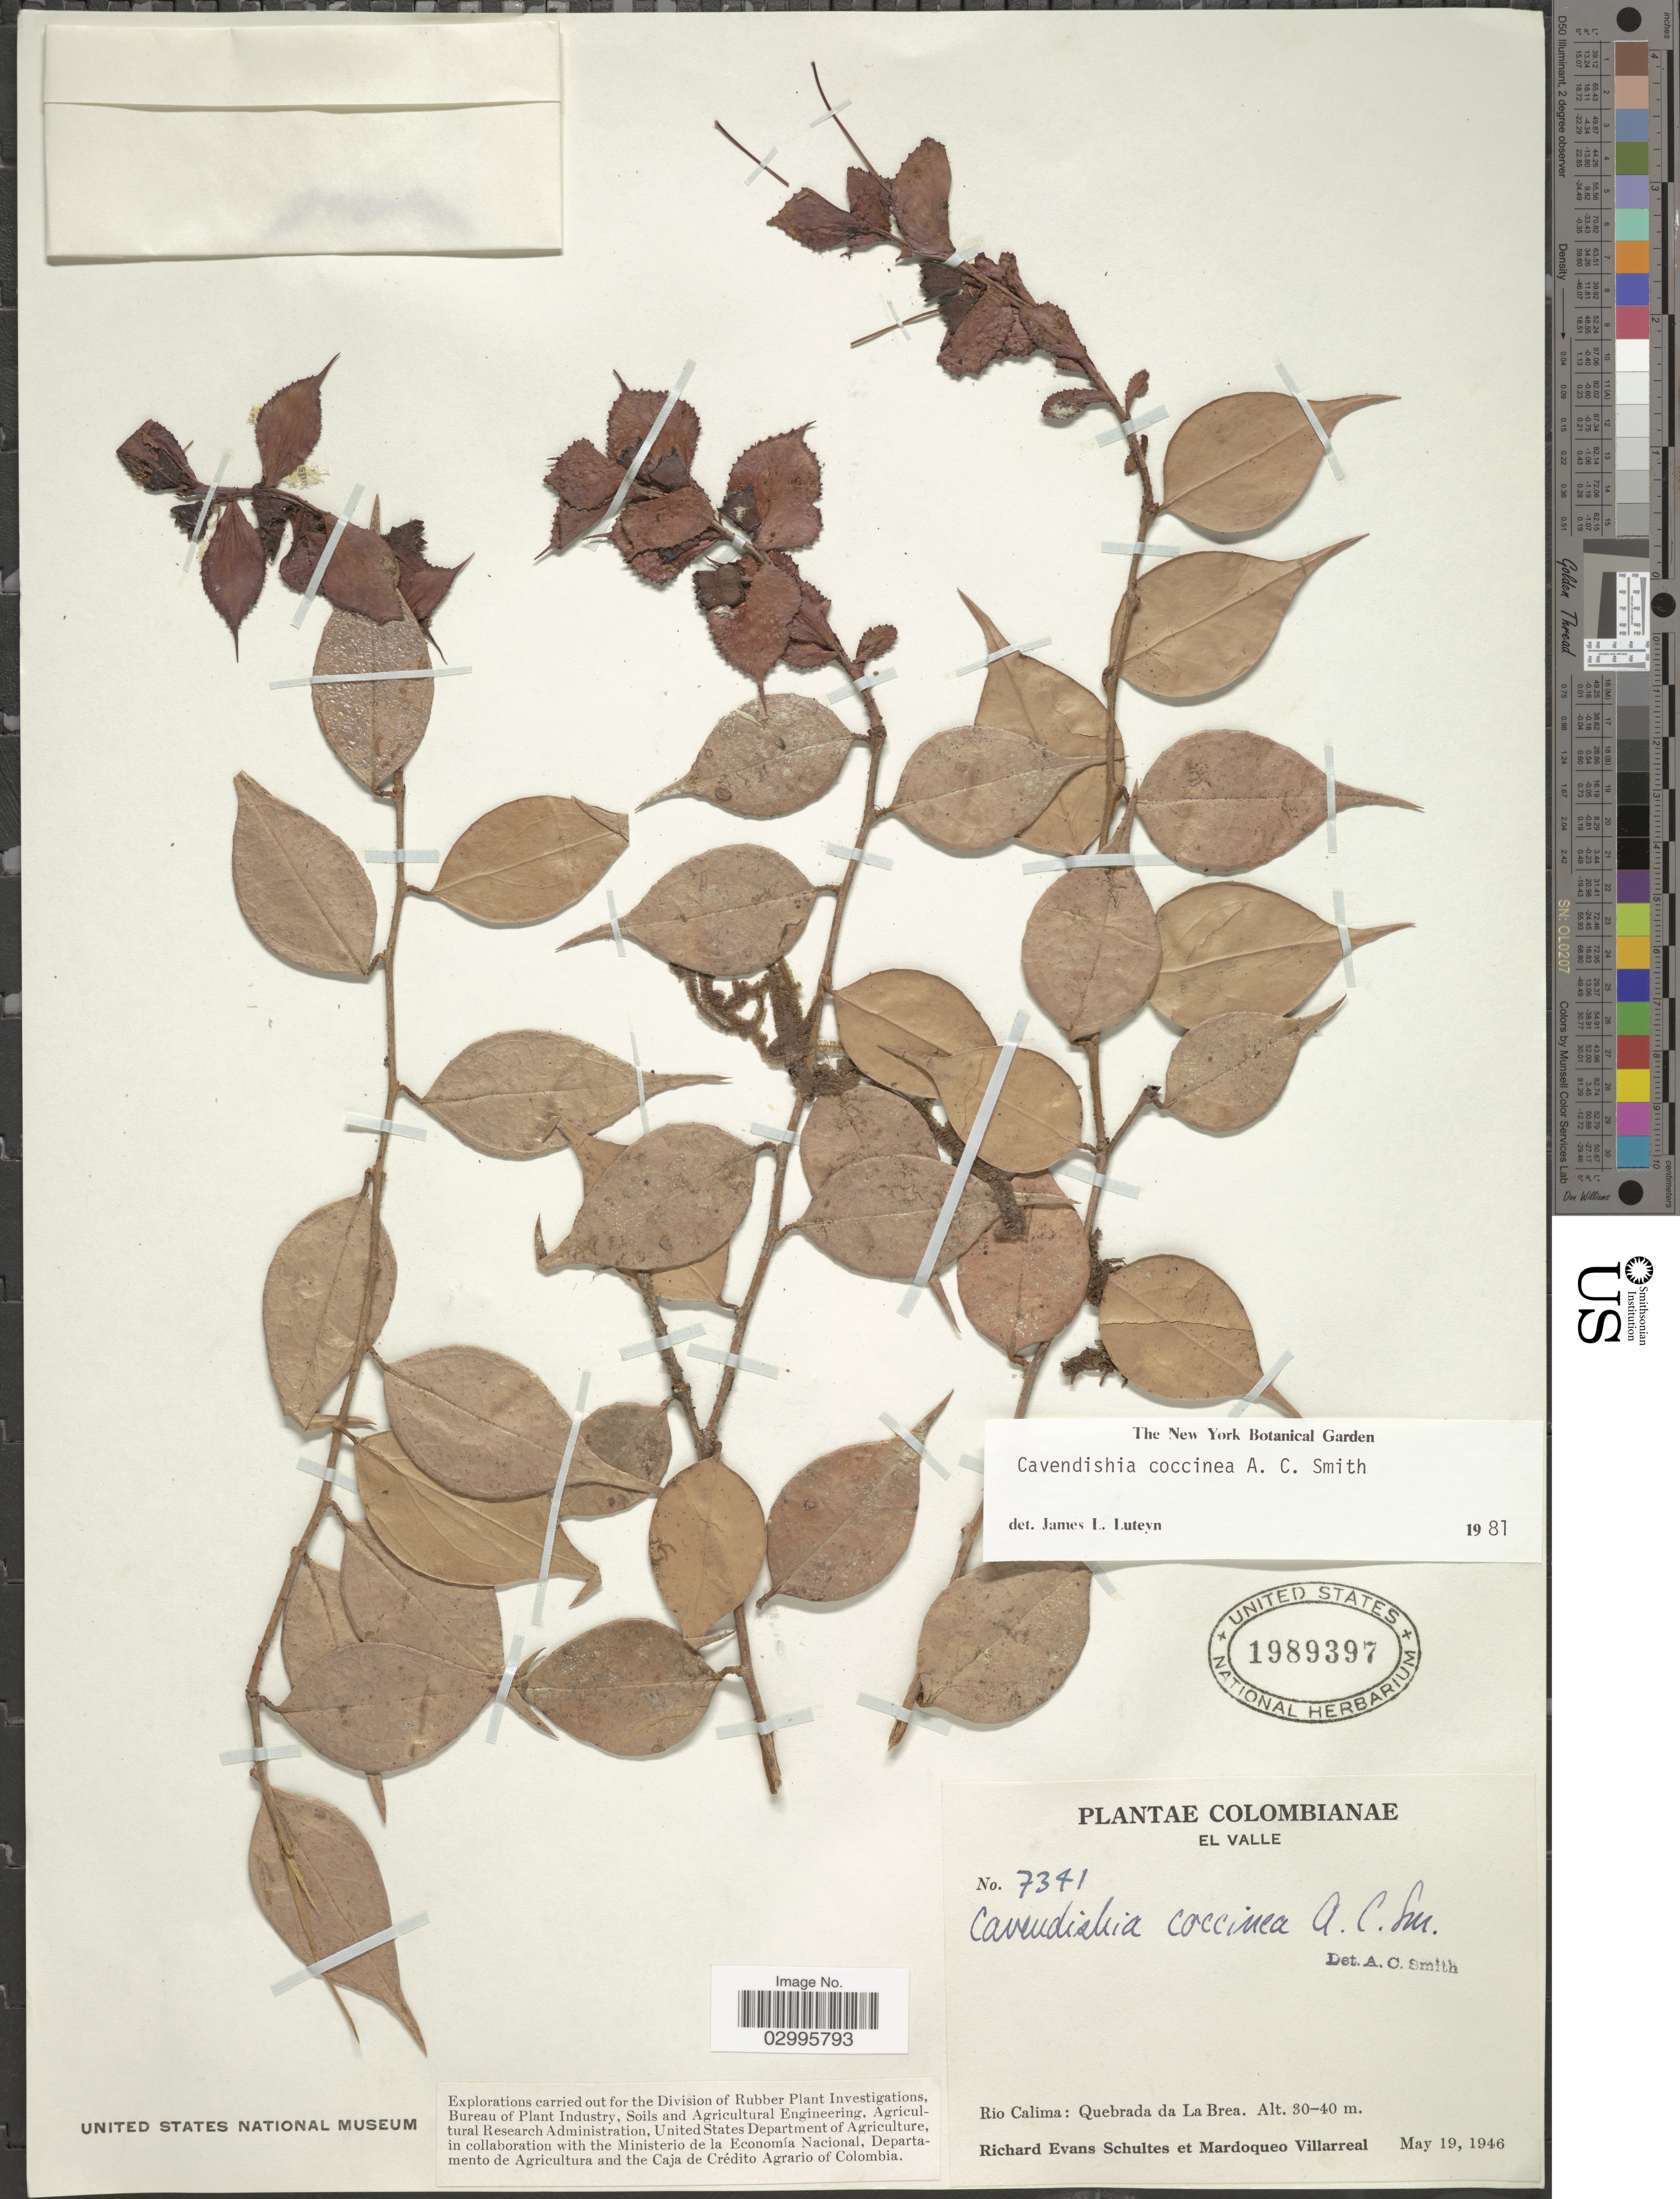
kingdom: Plantae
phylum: Tracheophyta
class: Magnoliopsida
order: Ericales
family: Ericaceae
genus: Cavendishia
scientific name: Cavendishia coccinea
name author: A.C. Sm.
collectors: R. E. Schultes & M. Villarreal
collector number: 7341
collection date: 1946-05-19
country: Colombia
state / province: Valle del Cauca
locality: El Valle, Rio Calima: Quebrada de La Brea.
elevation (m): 30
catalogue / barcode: US 1989397